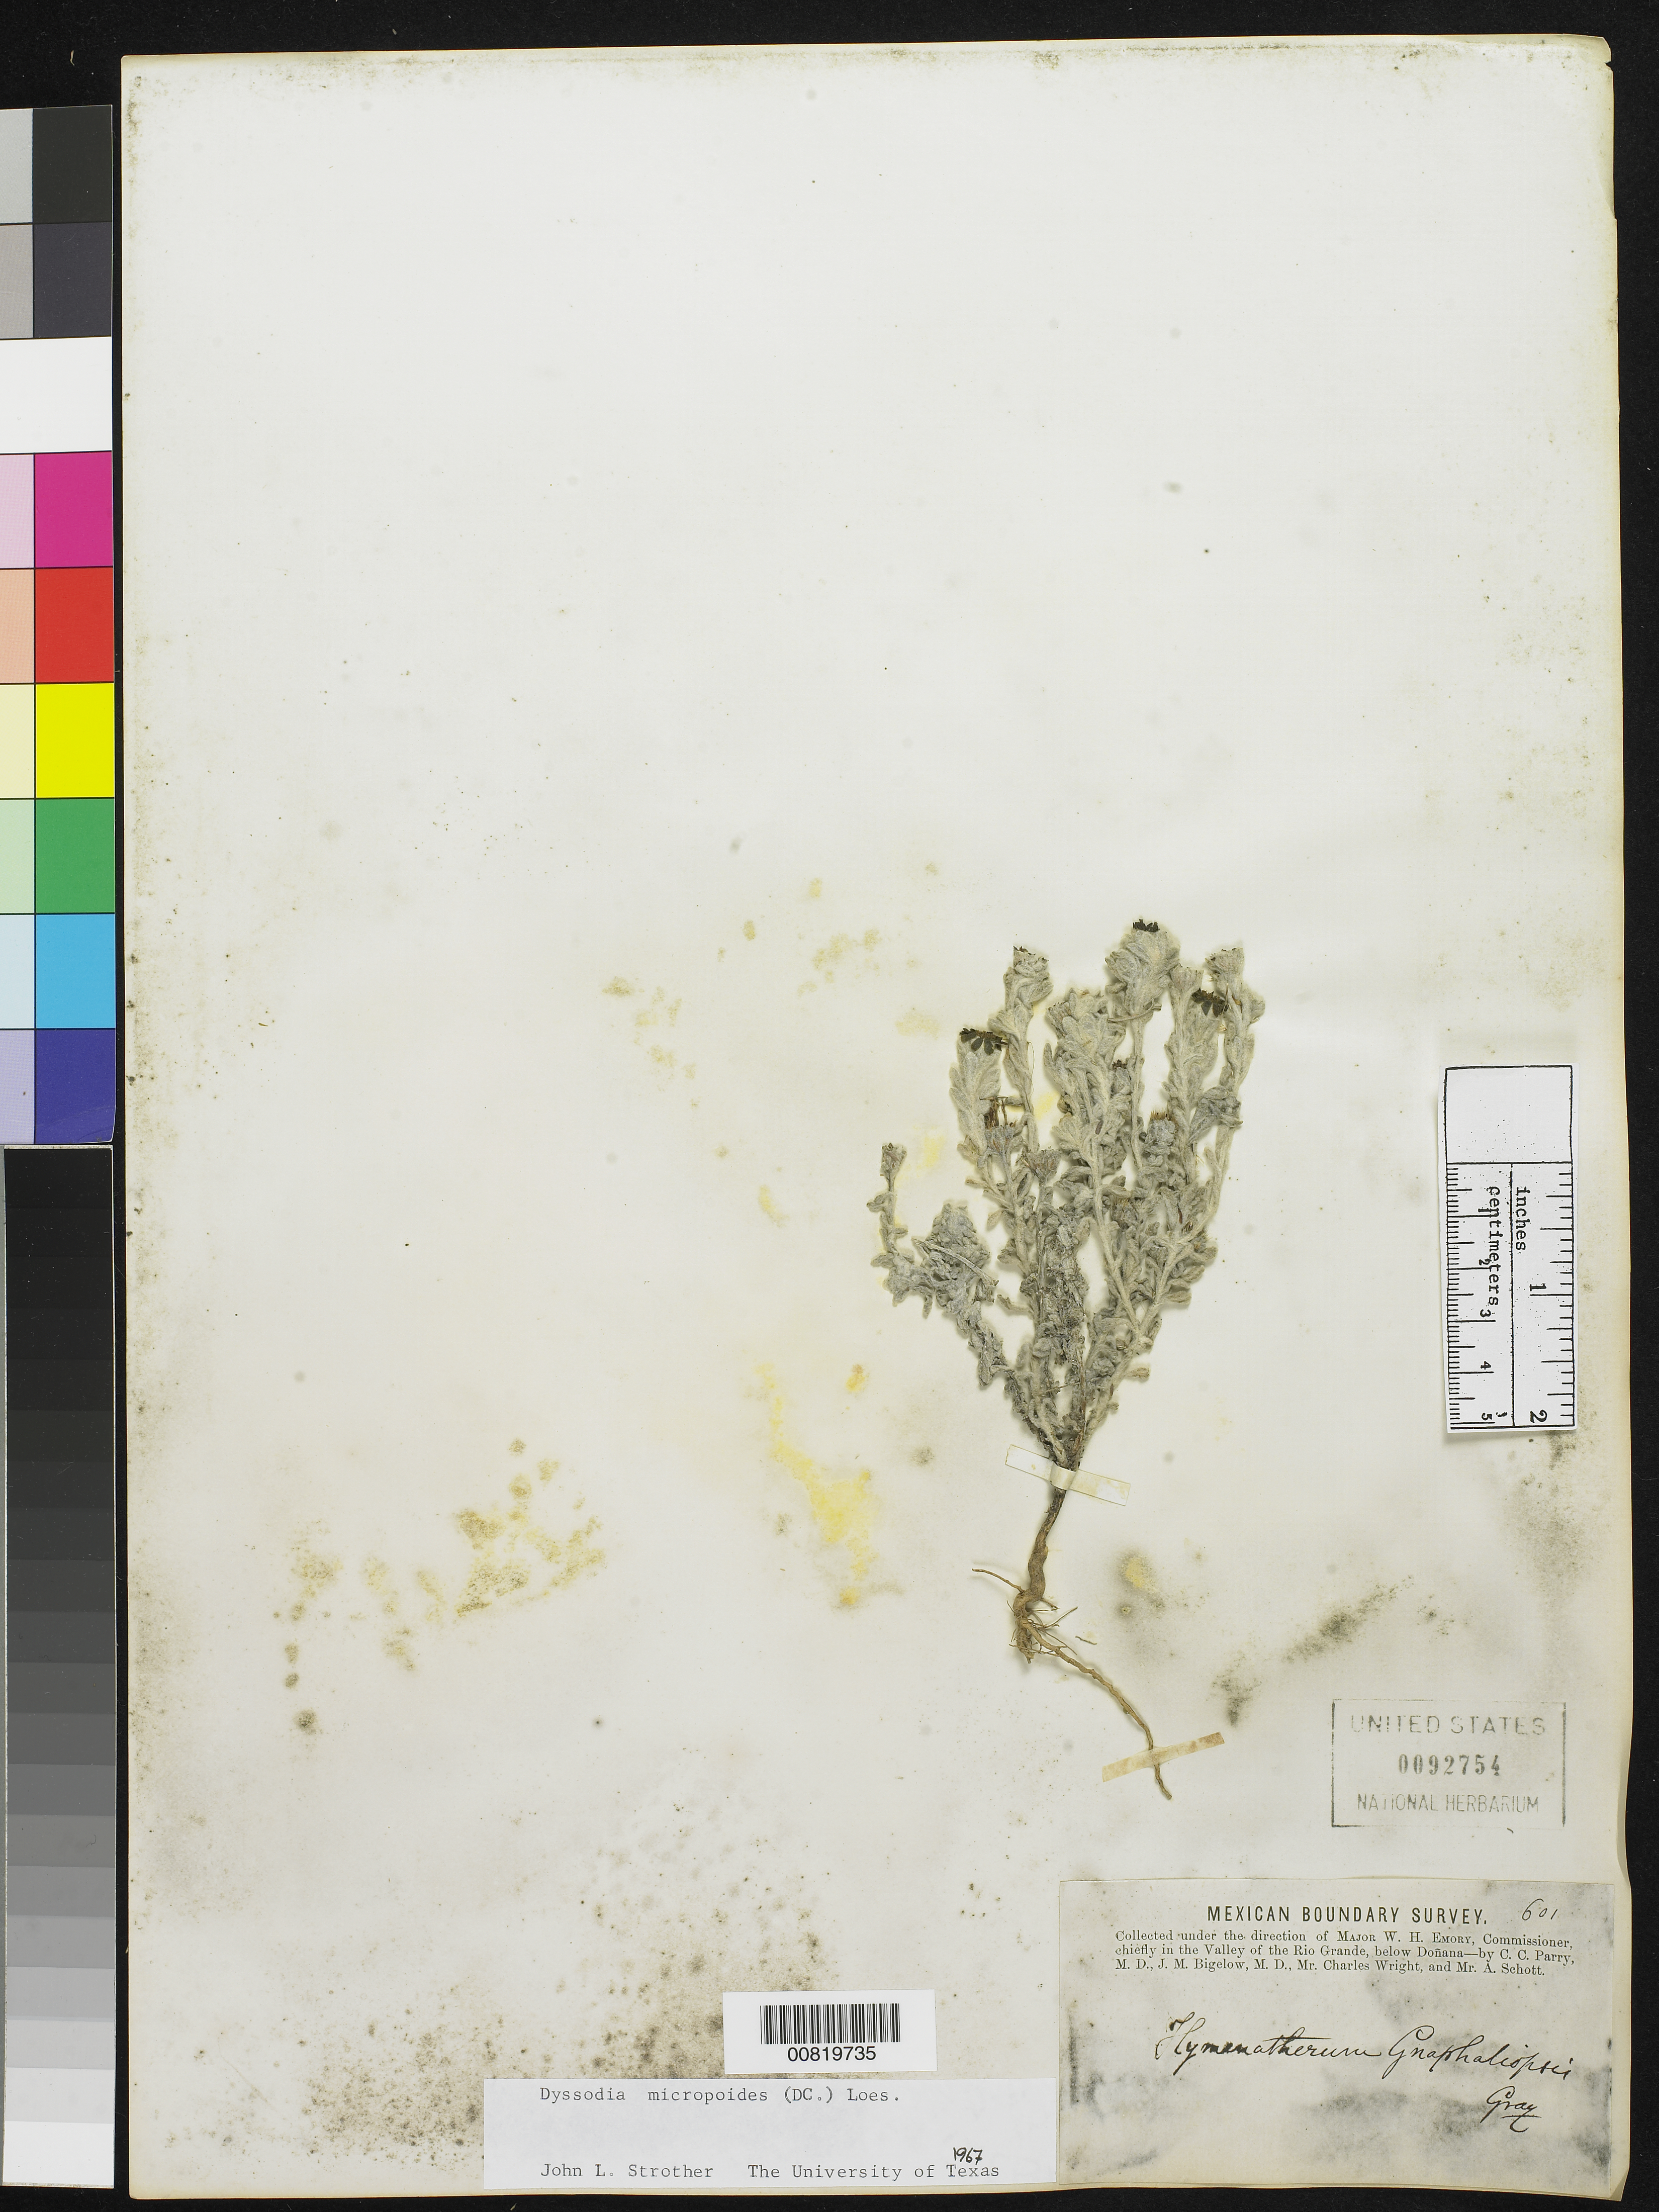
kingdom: Plantae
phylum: Tracheophyta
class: Magnoliopsida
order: Asterales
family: Asteraceae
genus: Thymophylla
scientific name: Thymophylla micropoides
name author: (DC.) Strother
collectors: C. C. Parry, J. M. Bigelow, C. Wright & A. C. V. Schott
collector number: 601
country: United States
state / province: New Mexico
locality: Valley of the Rio Grande, below Doñana, New Mexico.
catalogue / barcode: US 92754